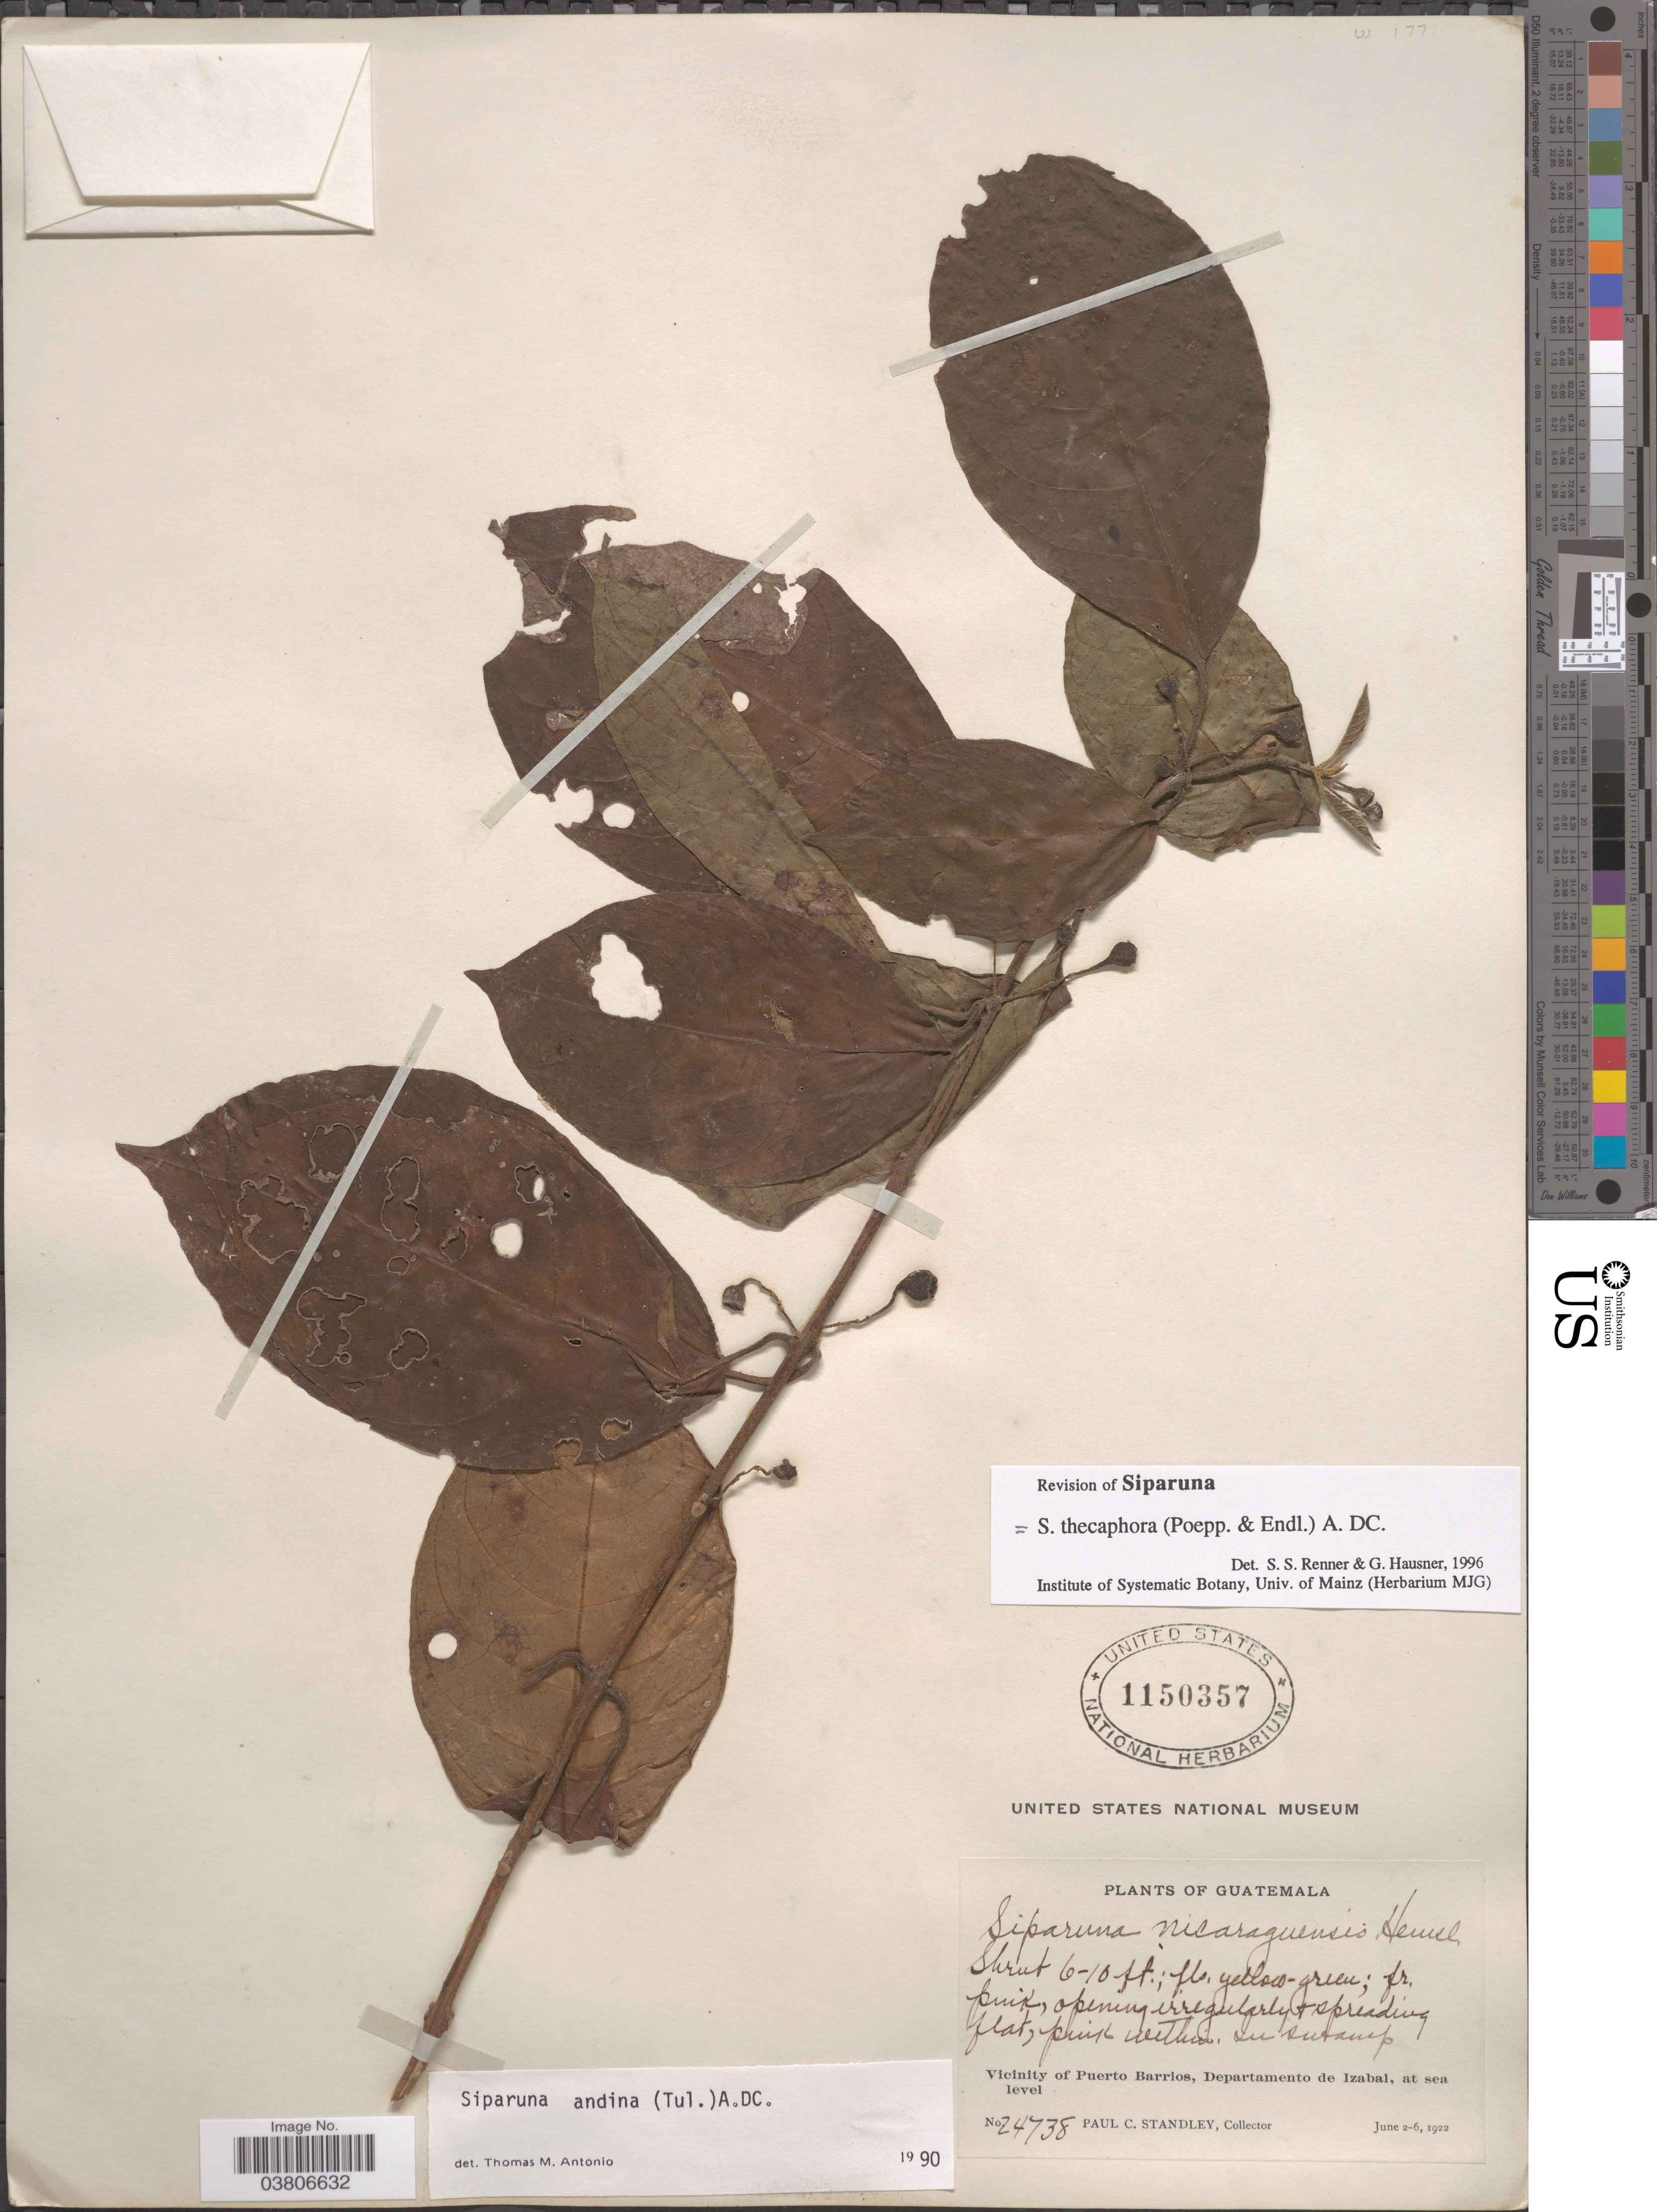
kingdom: Plantae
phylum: Tracheophyta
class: Magnoliopsida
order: Laurales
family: Siparunaceae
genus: Siparuna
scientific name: Siparuna thecaphora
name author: (Poepp. & Endl.) A. DC.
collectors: P. C. Standley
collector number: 24738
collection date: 1922-06-02/1922-06-06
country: Guatemala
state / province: Izabal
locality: Vicinity of Puerto Barrios, Departamento de Izabal.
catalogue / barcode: US 1150357